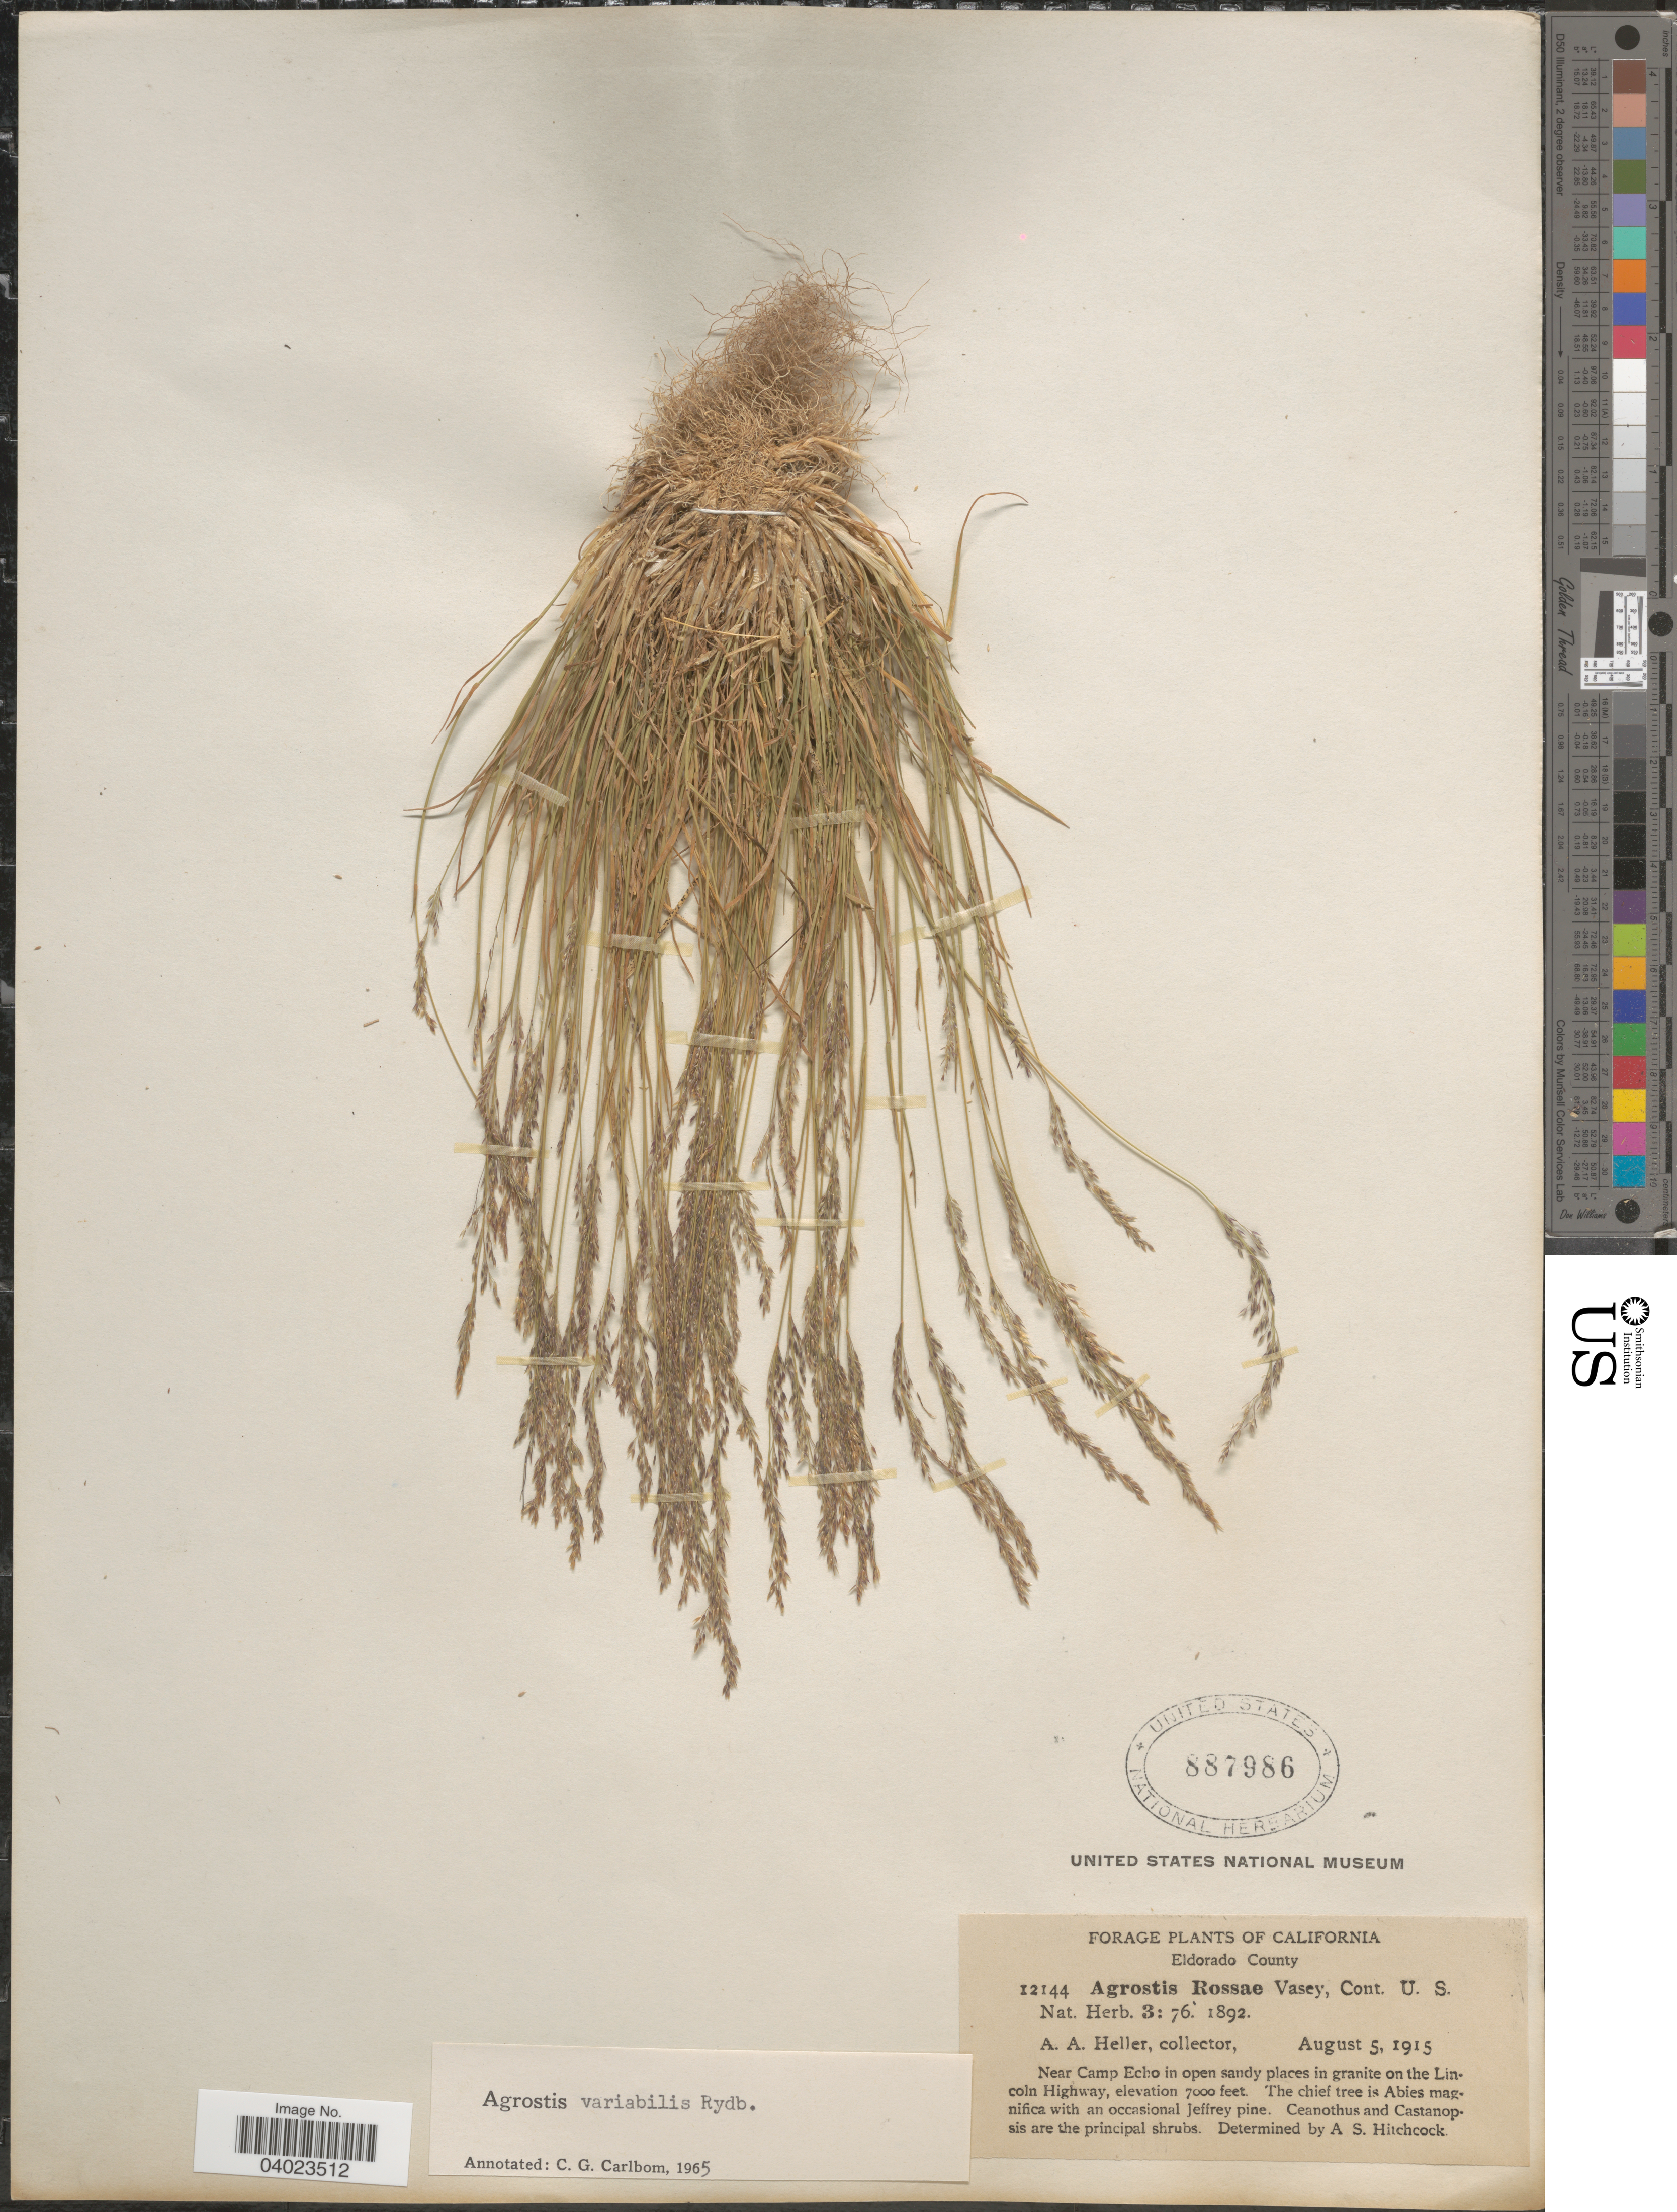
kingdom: Plantae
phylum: Tracheophyta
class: Liliopsida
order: Poales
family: Poaceae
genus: Agrostis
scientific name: Agrostis variabilis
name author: Rydb.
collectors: A. A. Heller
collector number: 12144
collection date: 1915-08-05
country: United States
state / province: California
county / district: El Dorado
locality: Eldorado County. Near Camp Echo in open sandy places in granite on the Lincoln Highway.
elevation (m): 2134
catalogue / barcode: US 887986